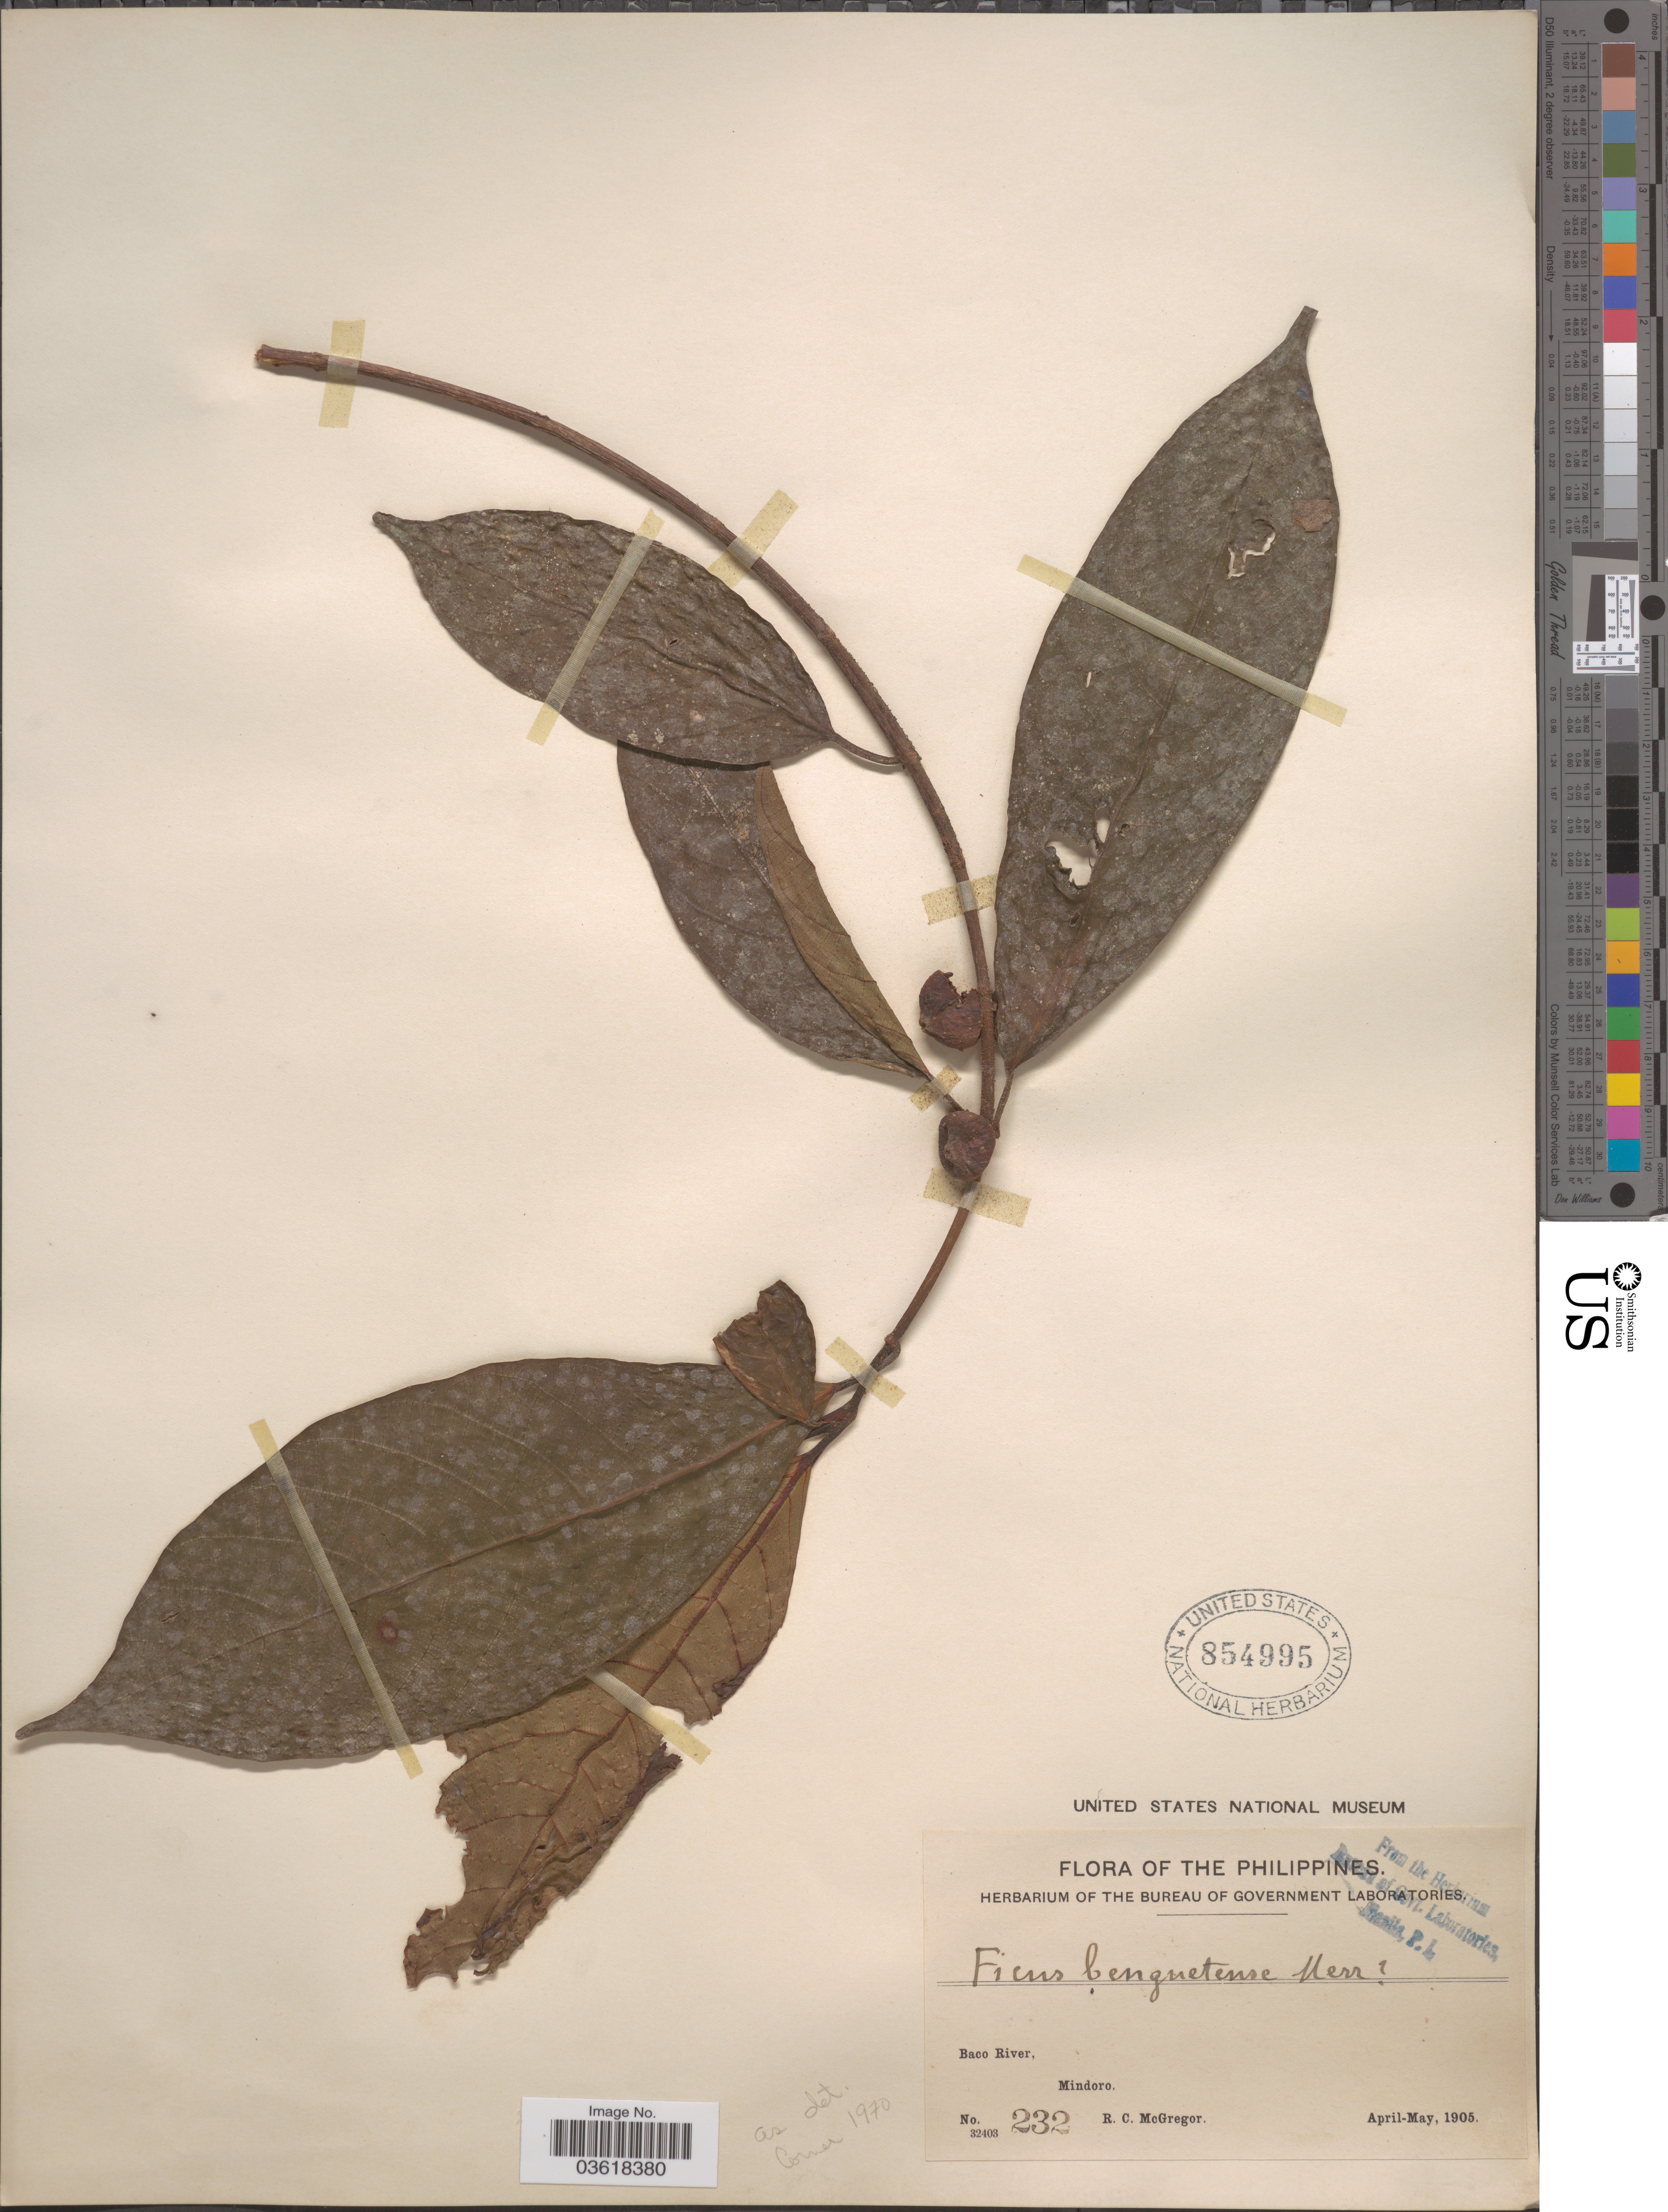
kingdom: Plantae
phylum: Tracheophyta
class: Magnoliopsida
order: Rosales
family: Moraceae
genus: Ficus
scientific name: Ficus benguetensis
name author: Merr.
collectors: R. C. McGregor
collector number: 232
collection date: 1905-04/1905-05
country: Philippines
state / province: Mimaropa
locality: Baco River, Mindoro.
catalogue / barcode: US 854995